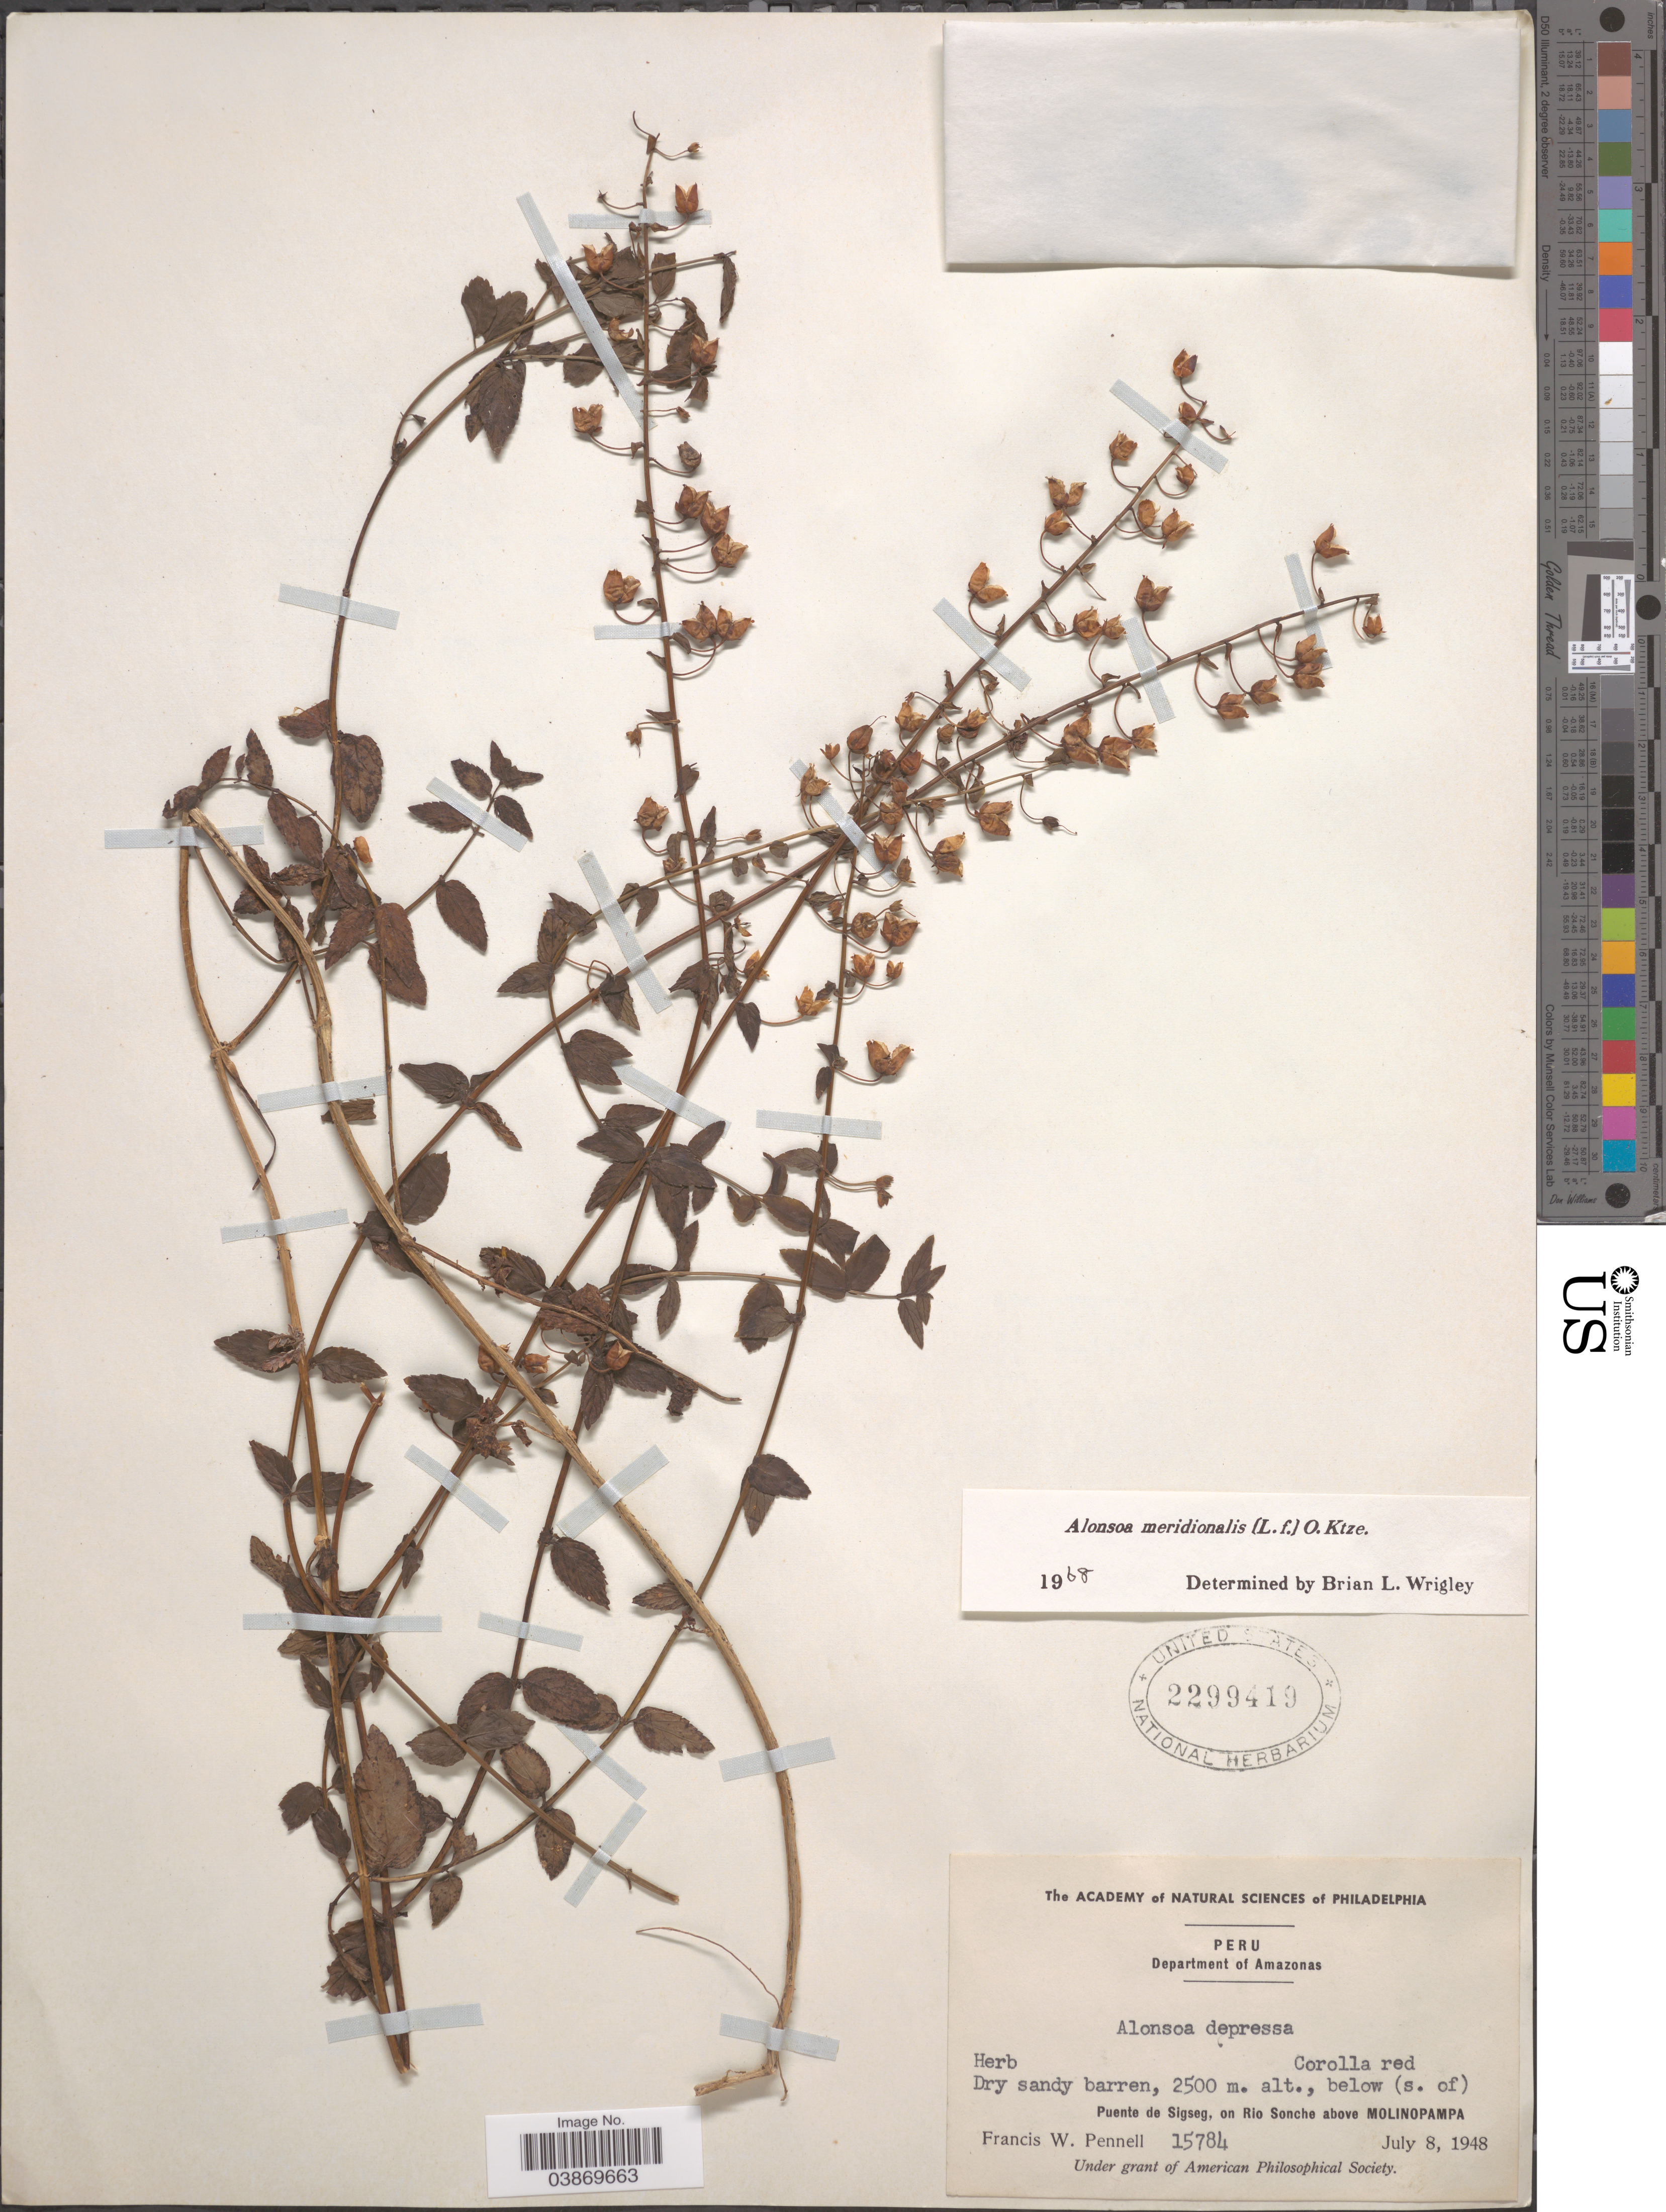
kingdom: Plantae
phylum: Tracheophyta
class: Magnoliopsida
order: Lamiales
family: Scrophulariaceae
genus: Alonsoa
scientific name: Alonsoa meridionalis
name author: (L. f.) Kuntze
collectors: F. W. Pennell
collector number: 15784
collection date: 1948-07-08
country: Peru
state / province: Amazonas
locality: Department of Amazonas. Below (s. of) Puente de Sigseg, on Rio Sonche above Molinopampa.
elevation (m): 2500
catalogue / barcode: US 2299419